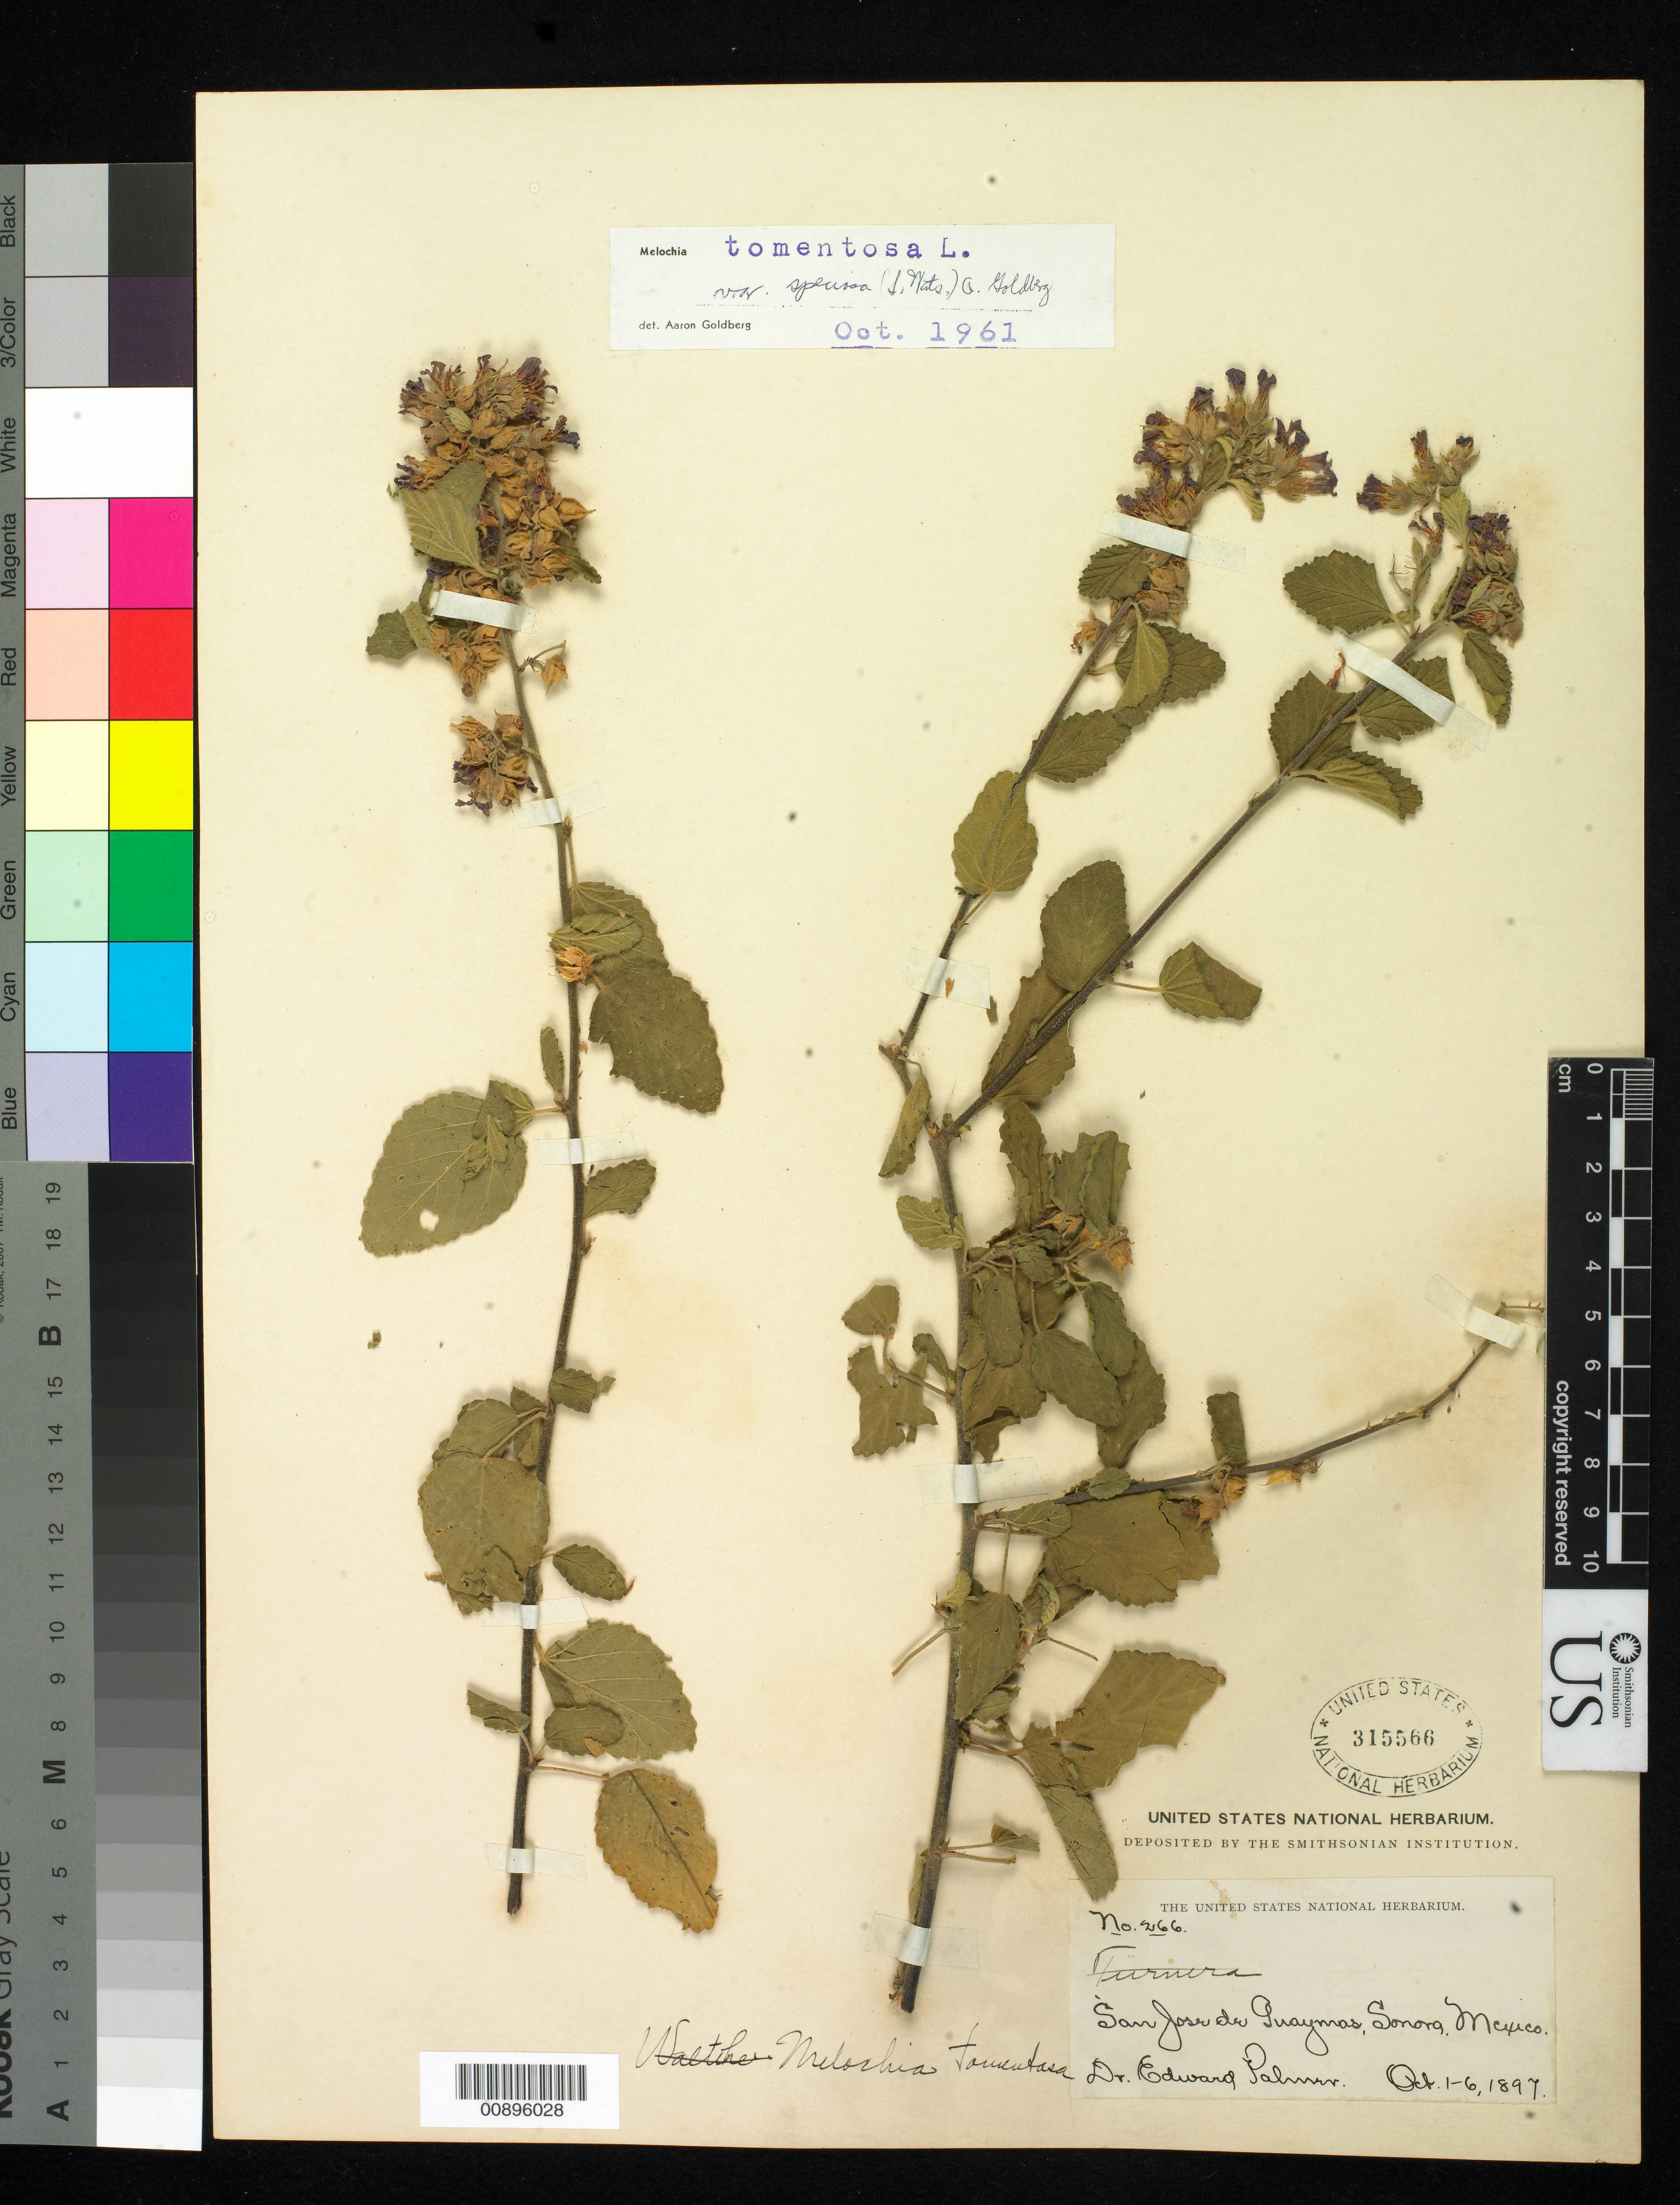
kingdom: Plantae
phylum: Tracheophyta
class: Magnoliopsida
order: Malvales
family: Malvaceae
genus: Melochia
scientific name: Melochia tomentosa var. speciosa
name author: L.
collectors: E. Palmer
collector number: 266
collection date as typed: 01 Oct 1897 to 06 Oct 1897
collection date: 1897-10-01/1897-10-06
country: Mexico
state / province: Sonora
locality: San José de Guaymas, Sonora.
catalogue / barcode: US 315566